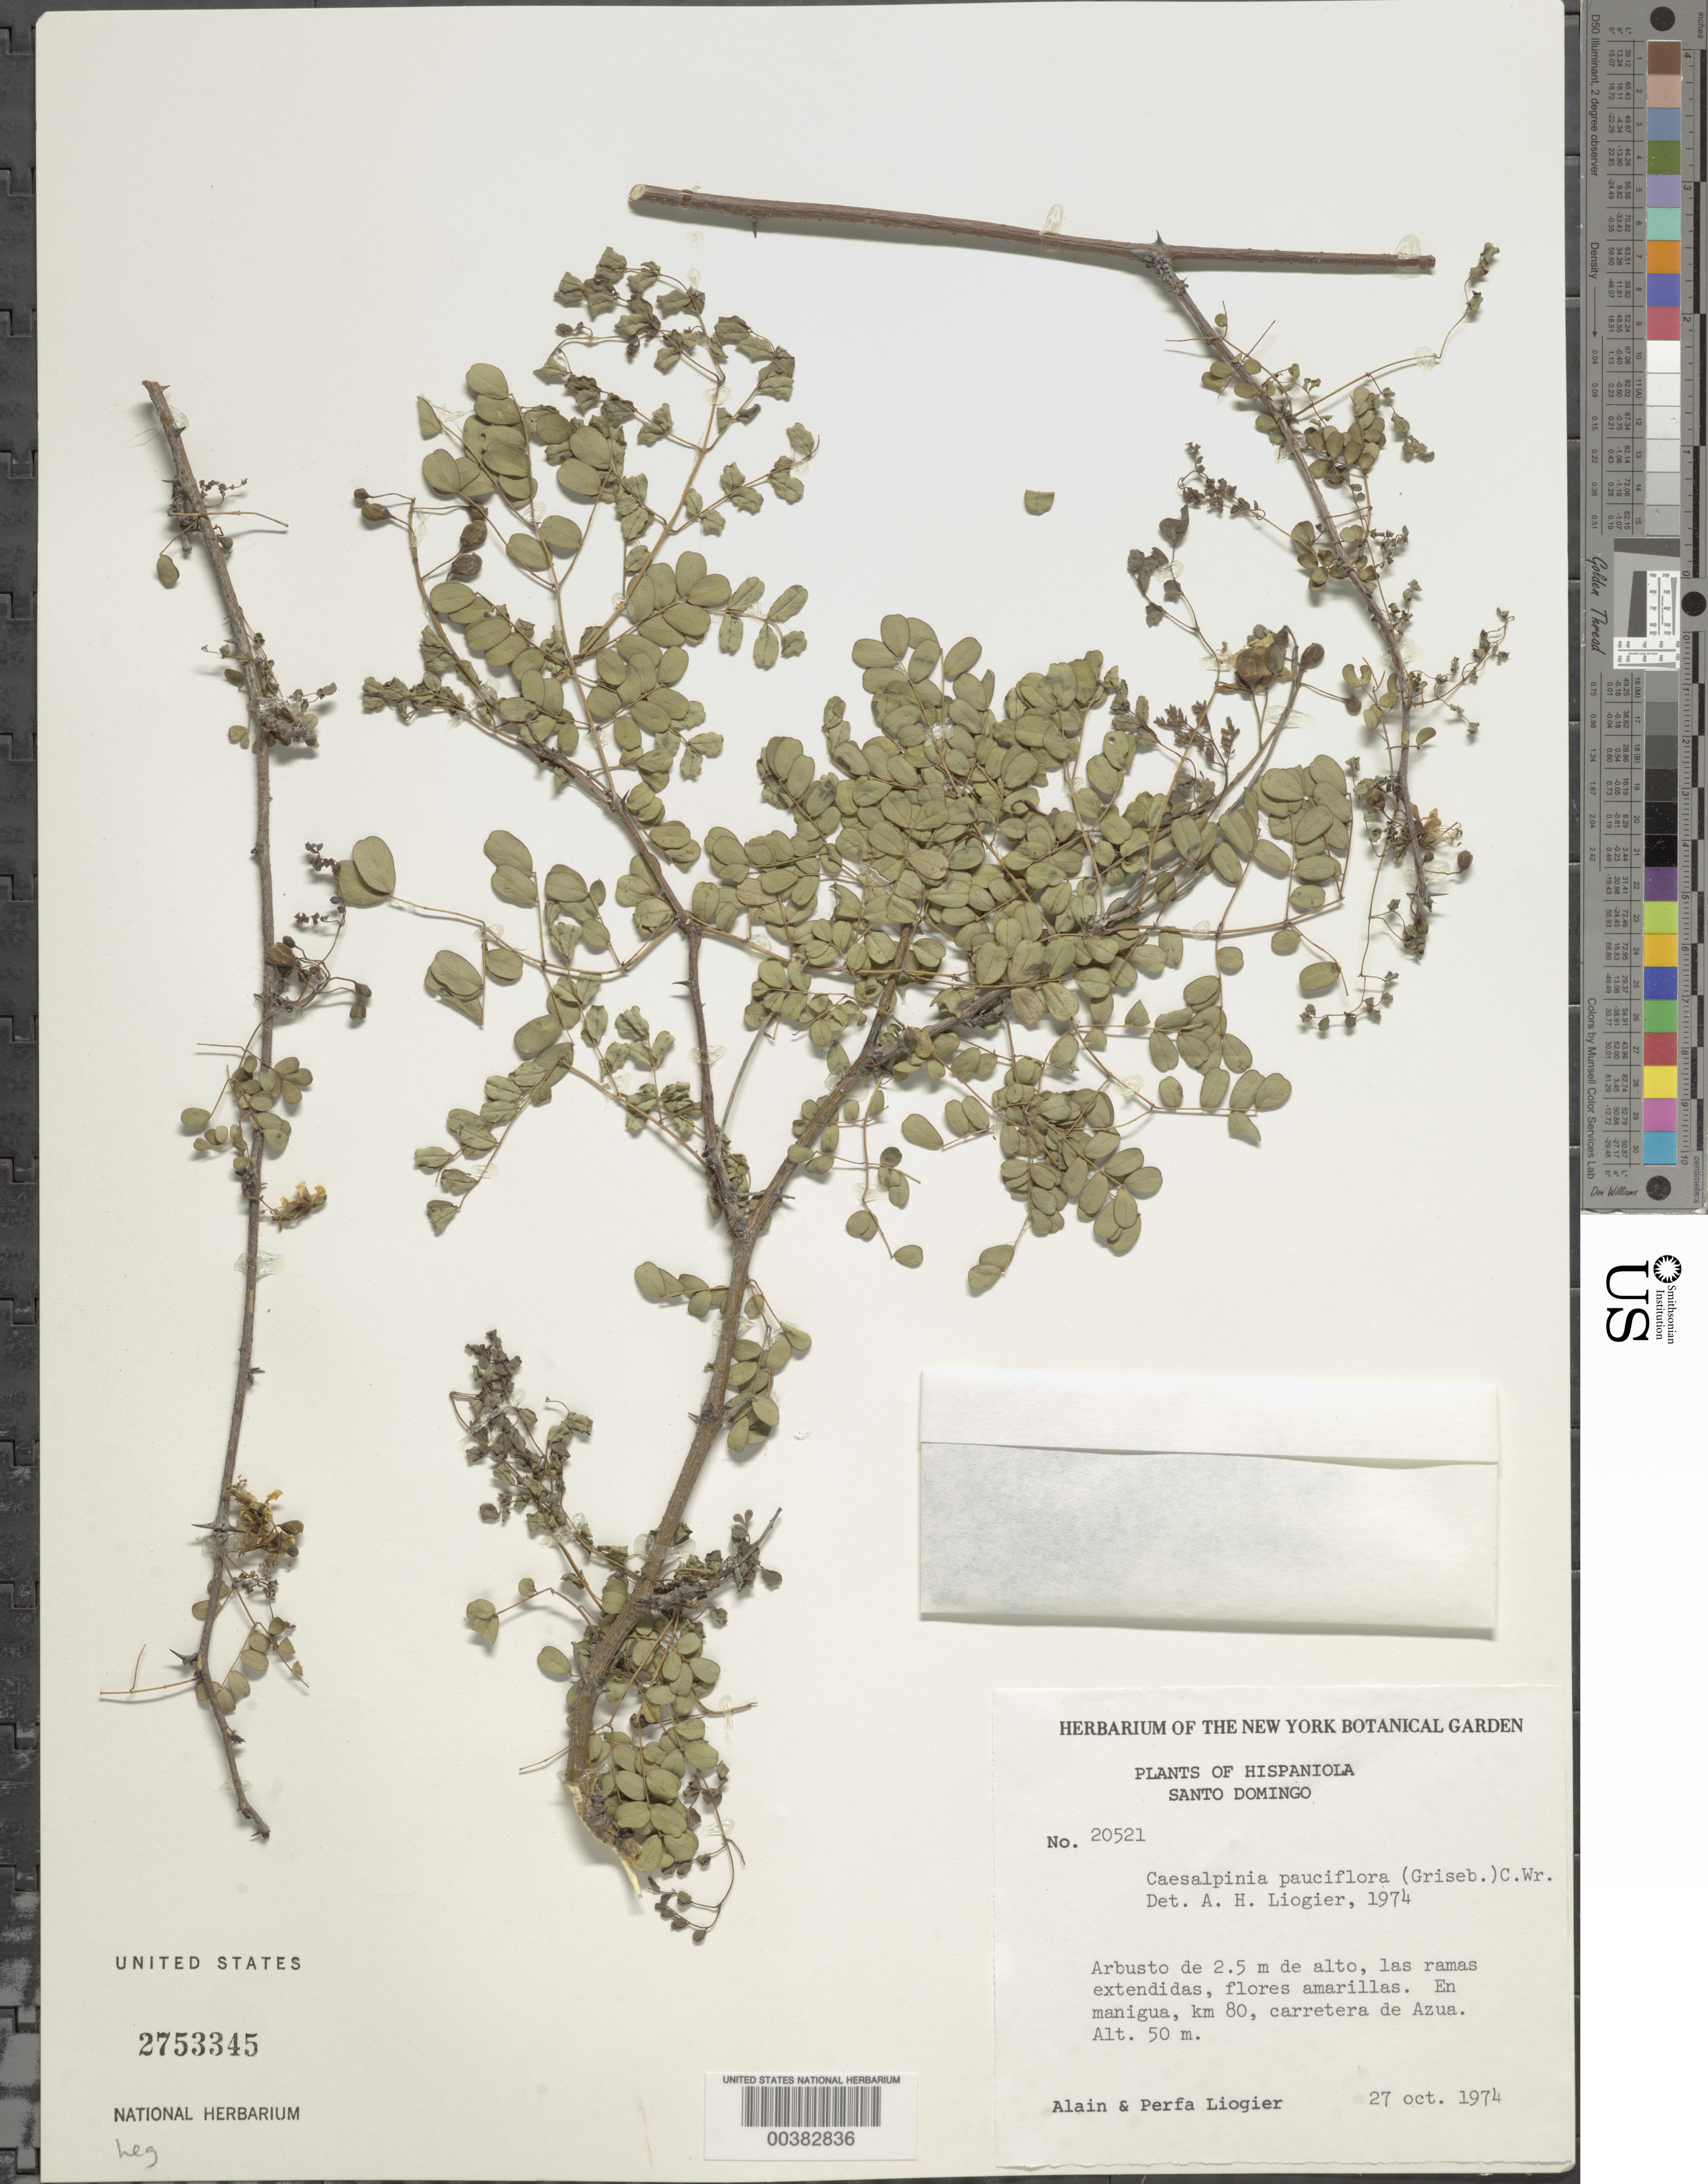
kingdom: Plantae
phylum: Tracheophyta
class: Magnoliopsida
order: Fabales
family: Fabaceae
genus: Denisophytum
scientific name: Denisophytum pauciflorum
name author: (Griseb.) Gagnon & G.P. Lewis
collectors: A. H. Liogier & M. P. Liogier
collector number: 20521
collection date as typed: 27 Oct 1974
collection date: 1974-10-27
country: Dominican Republic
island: Hispaniola Island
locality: Km 80, carretera de azua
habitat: En manigua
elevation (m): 50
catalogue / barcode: US 2753345